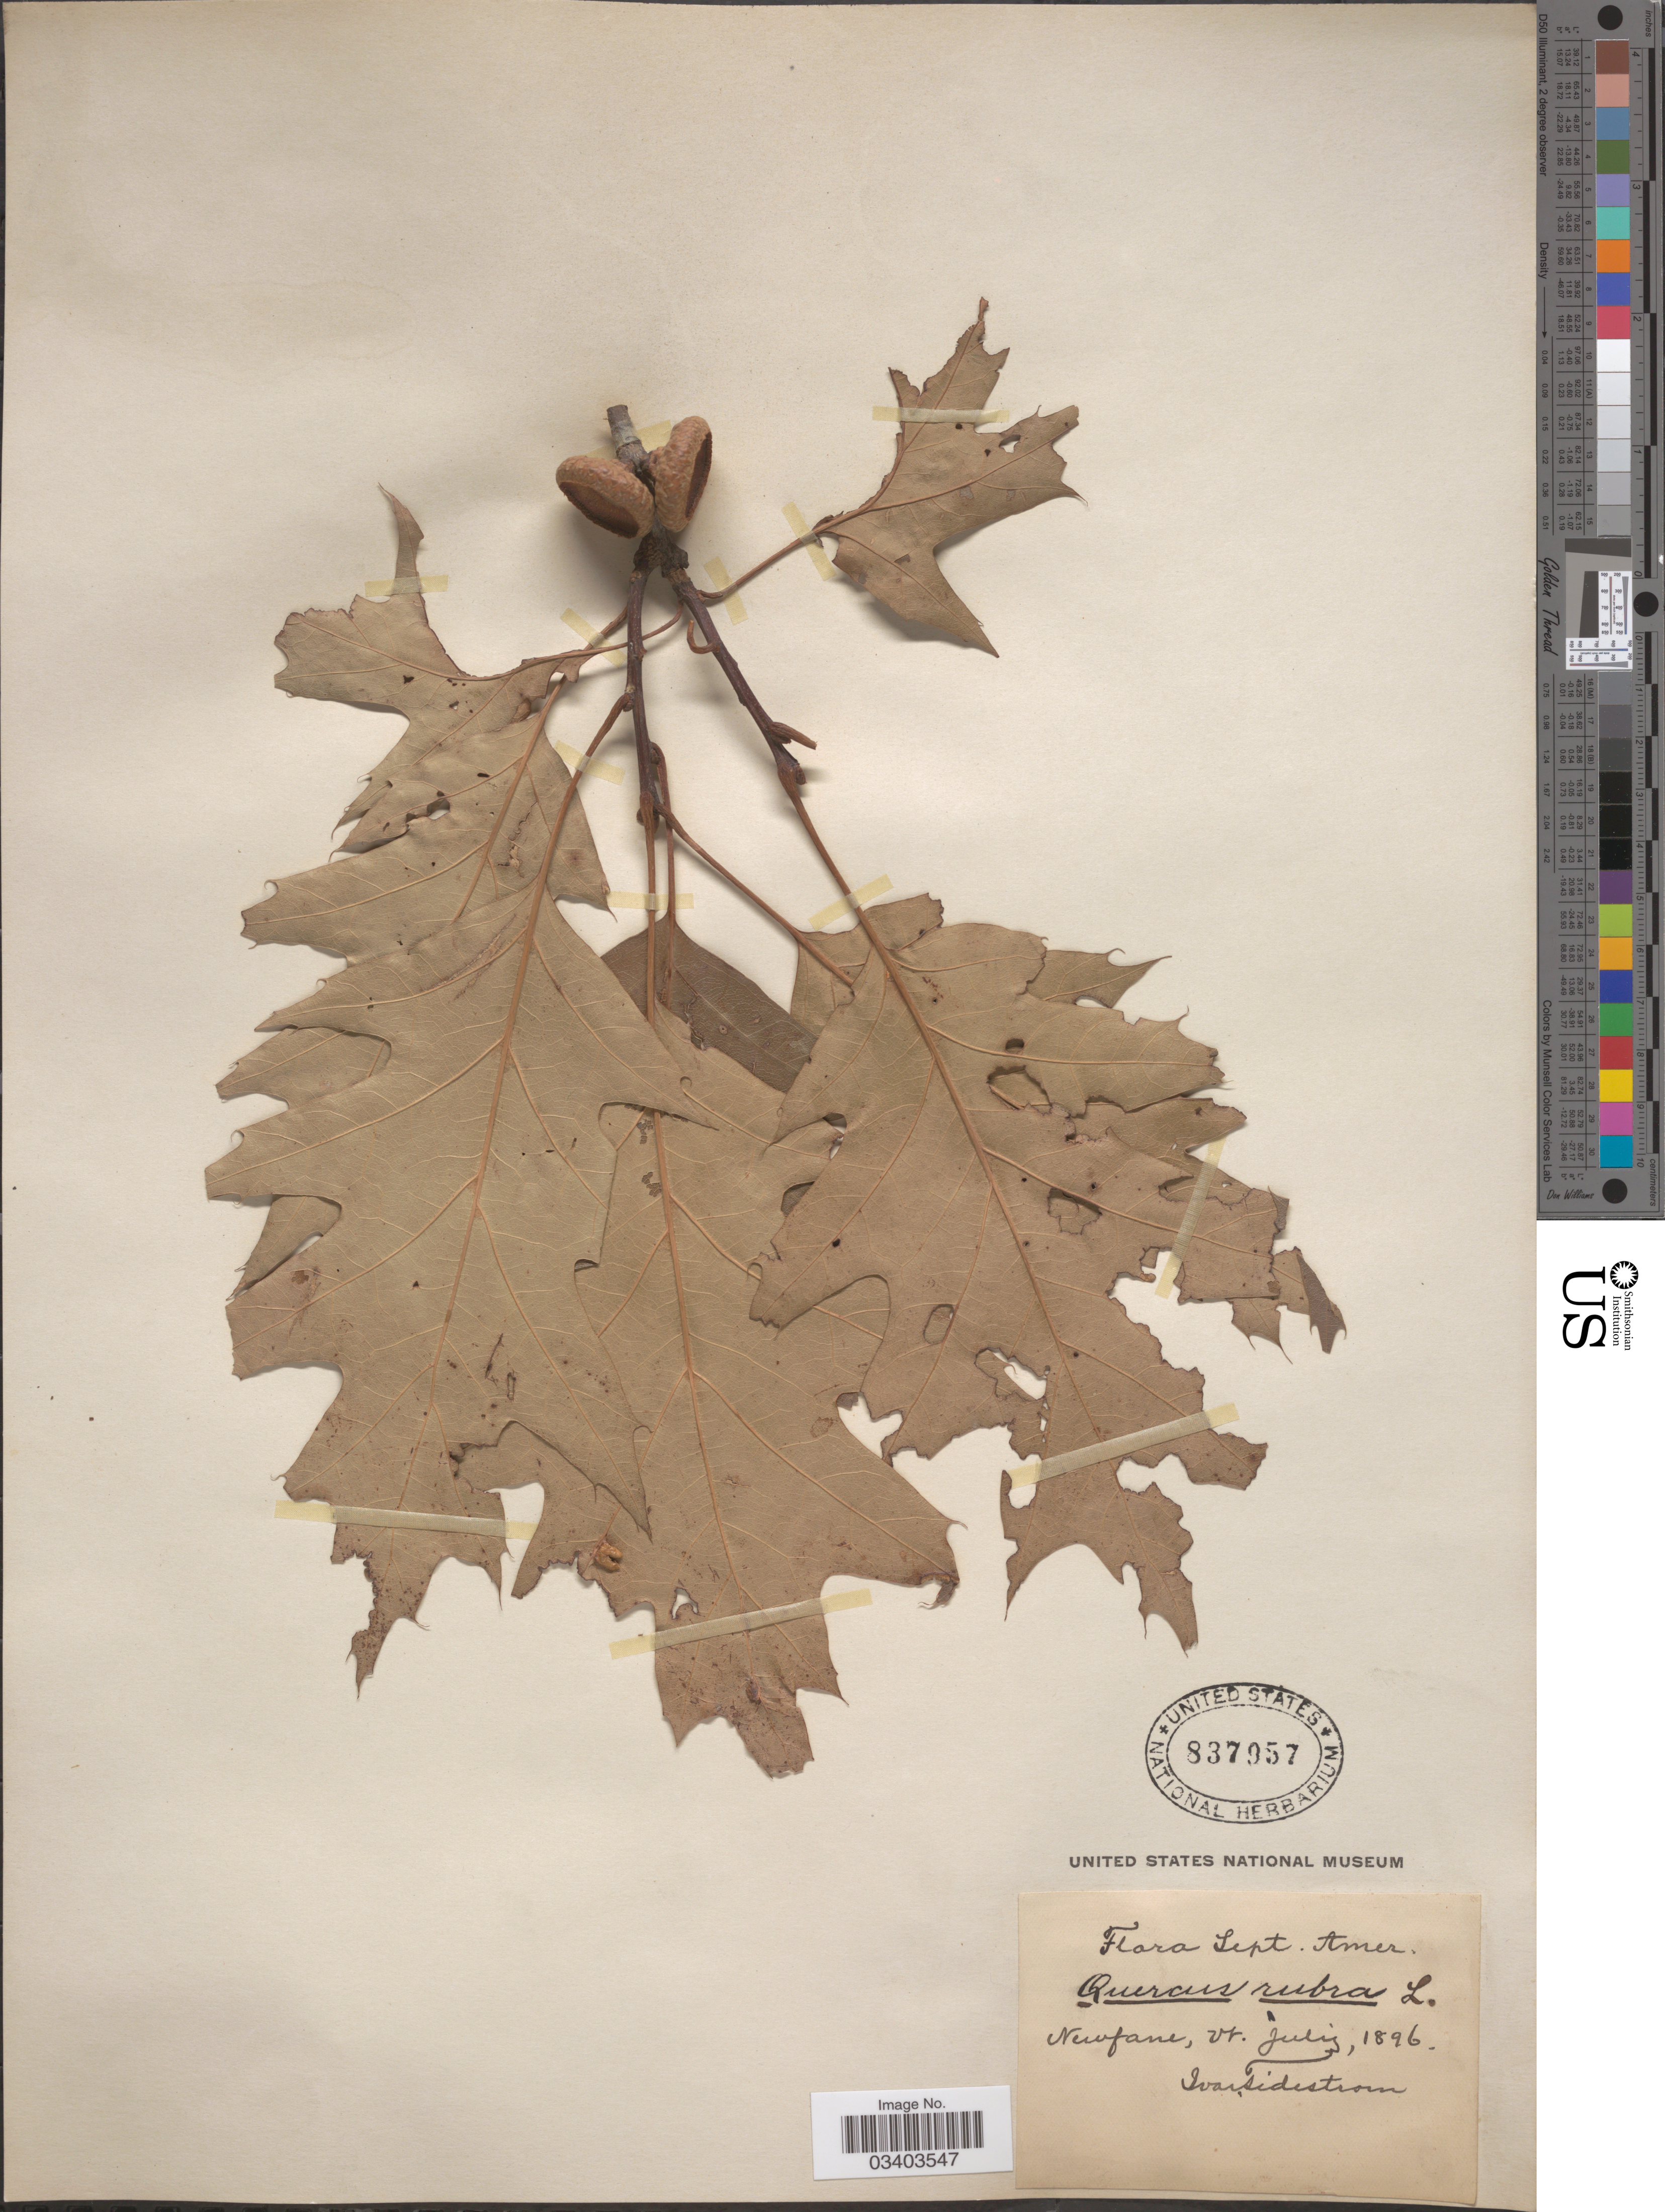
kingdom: Plantae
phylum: Tracheophyta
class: Magnoliopsida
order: Fagales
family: Fagaceae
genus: Quercus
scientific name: Quercus borealis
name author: F. Michx.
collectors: I. F. Tidestrom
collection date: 1896-07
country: United States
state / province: Vermont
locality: Newfane.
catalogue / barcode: US 837957